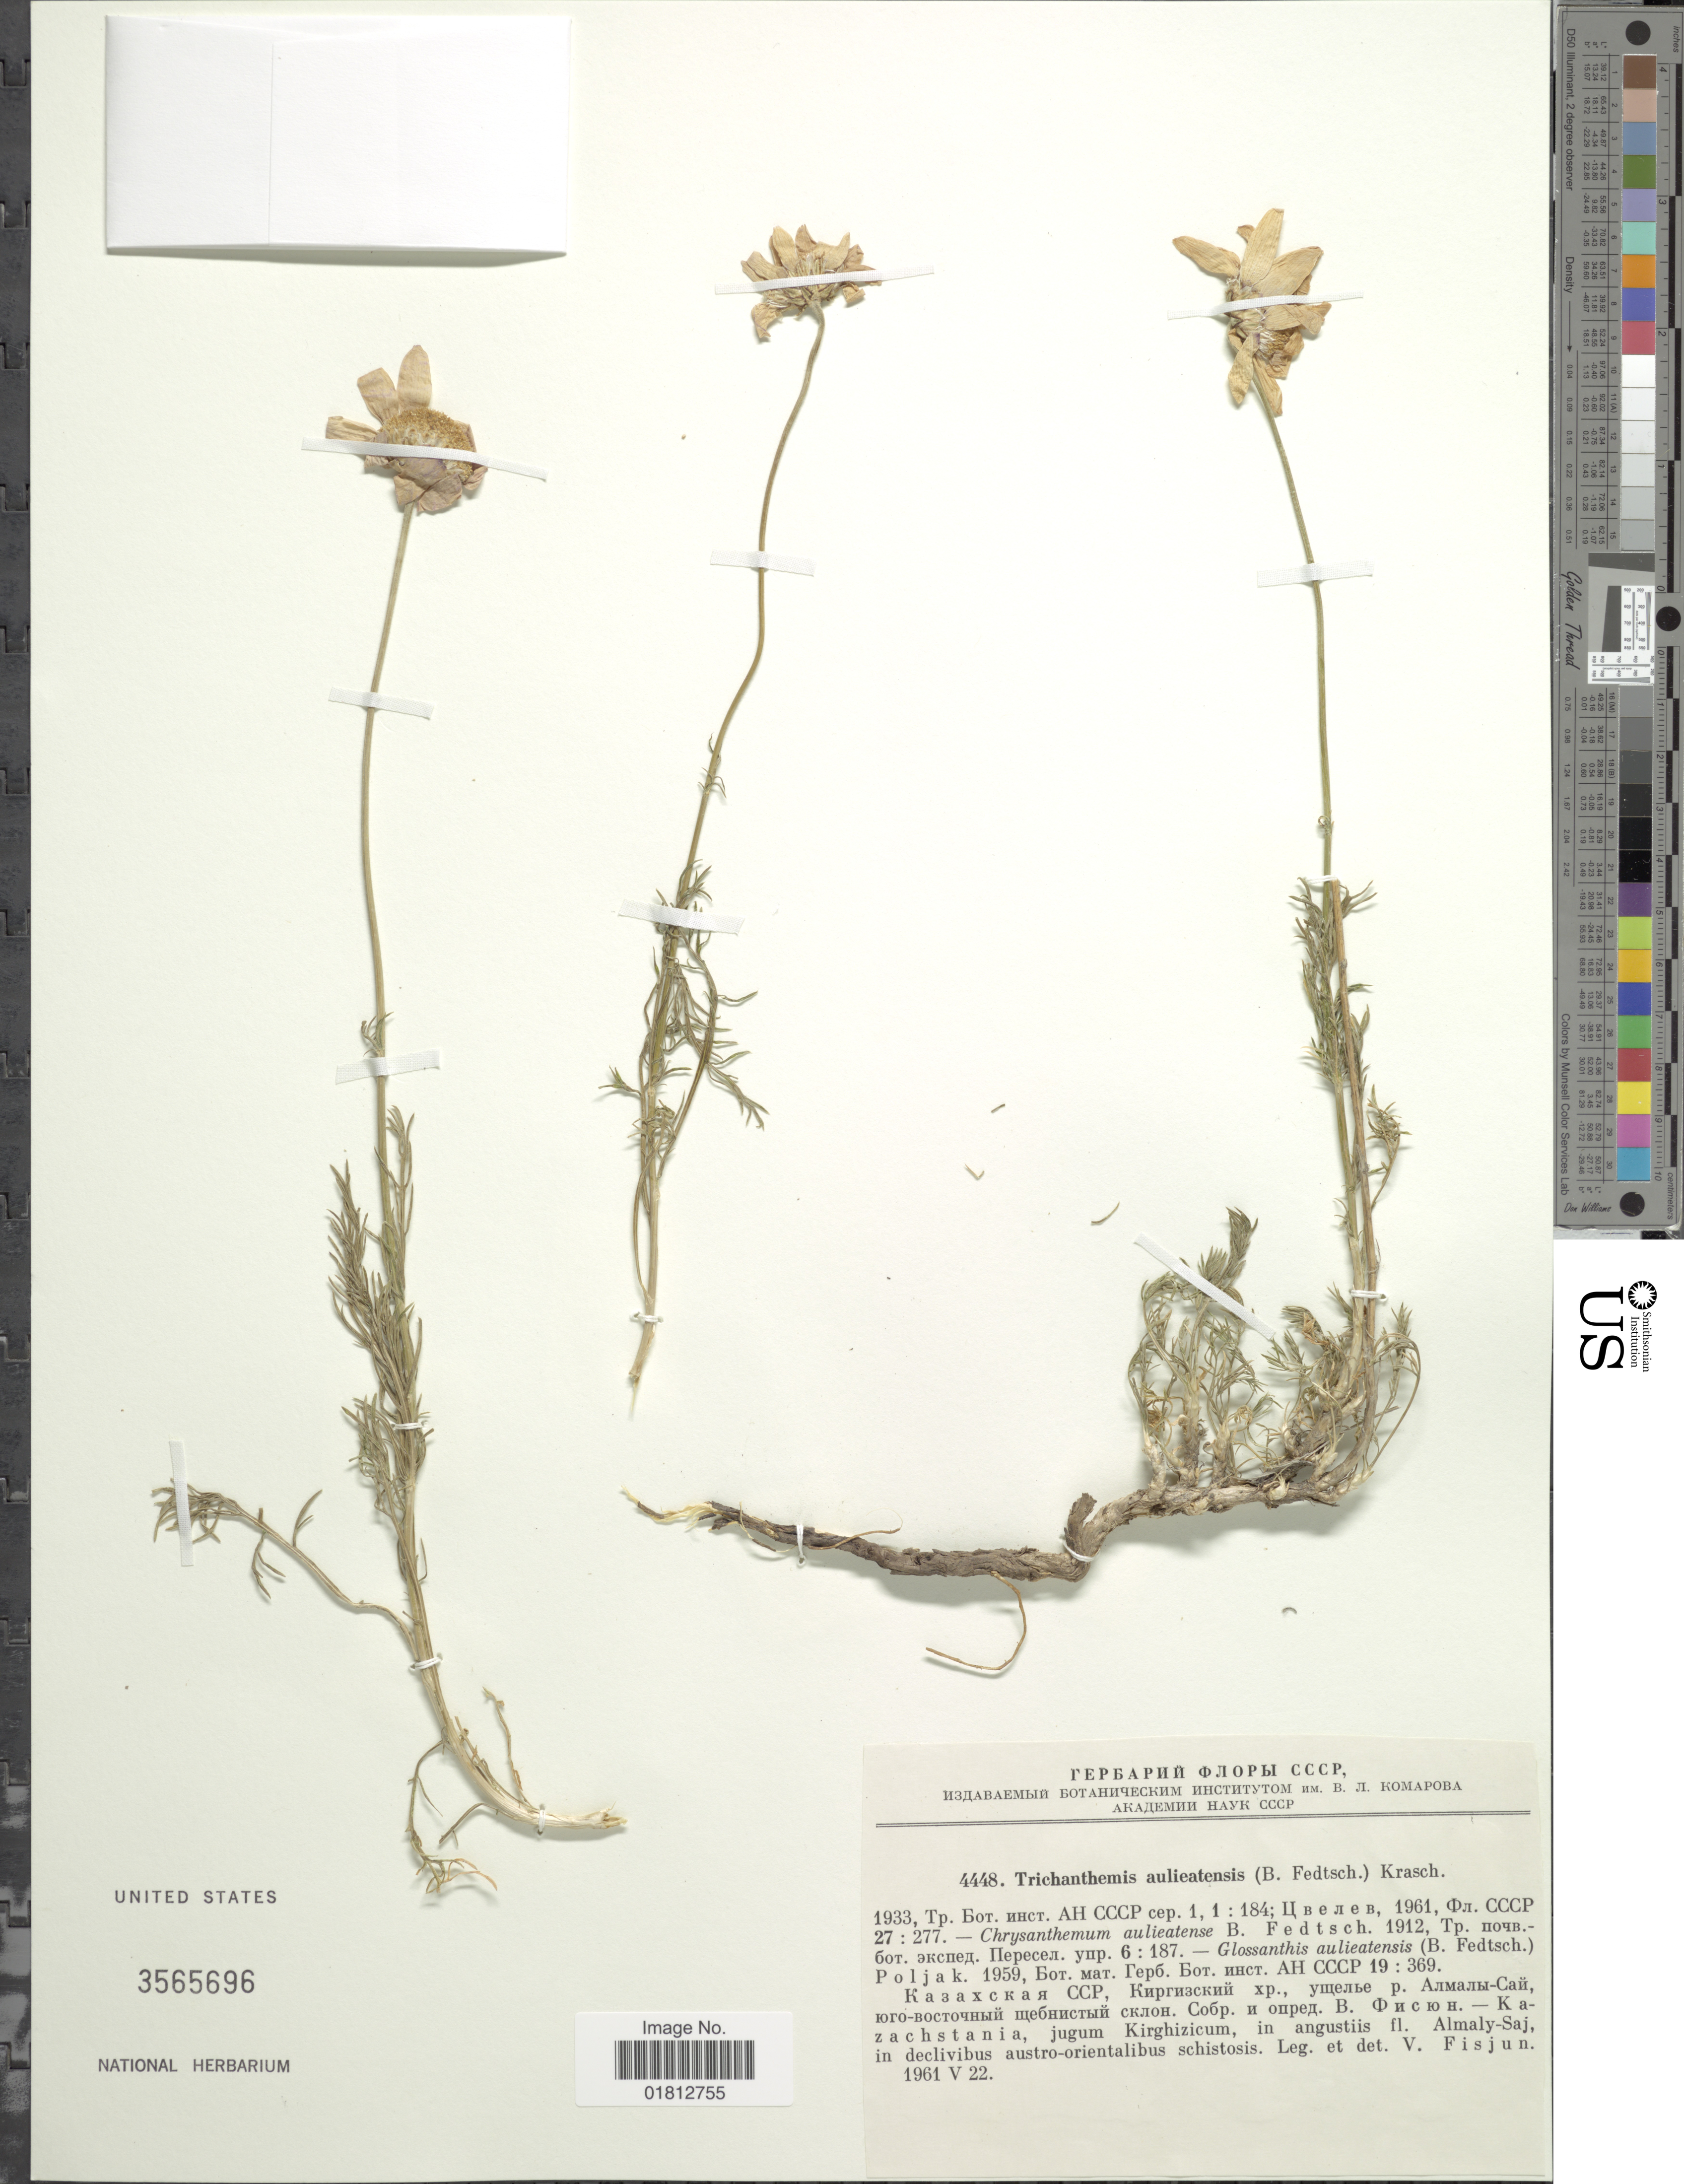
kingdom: Plantae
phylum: Tracheophyta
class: Magnoliopsida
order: Asterales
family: Asteraceae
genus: Trichanthemis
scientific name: Trichanthemis aulieatensis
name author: (B. Fedtsch.) Krasch.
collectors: V. Fisjun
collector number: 4448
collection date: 1961-05-22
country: Kazakhstan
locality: Kazachstania, jugum Kirghizicum, in angustiis fl. Almaly-Saj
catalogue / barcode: US 3565696